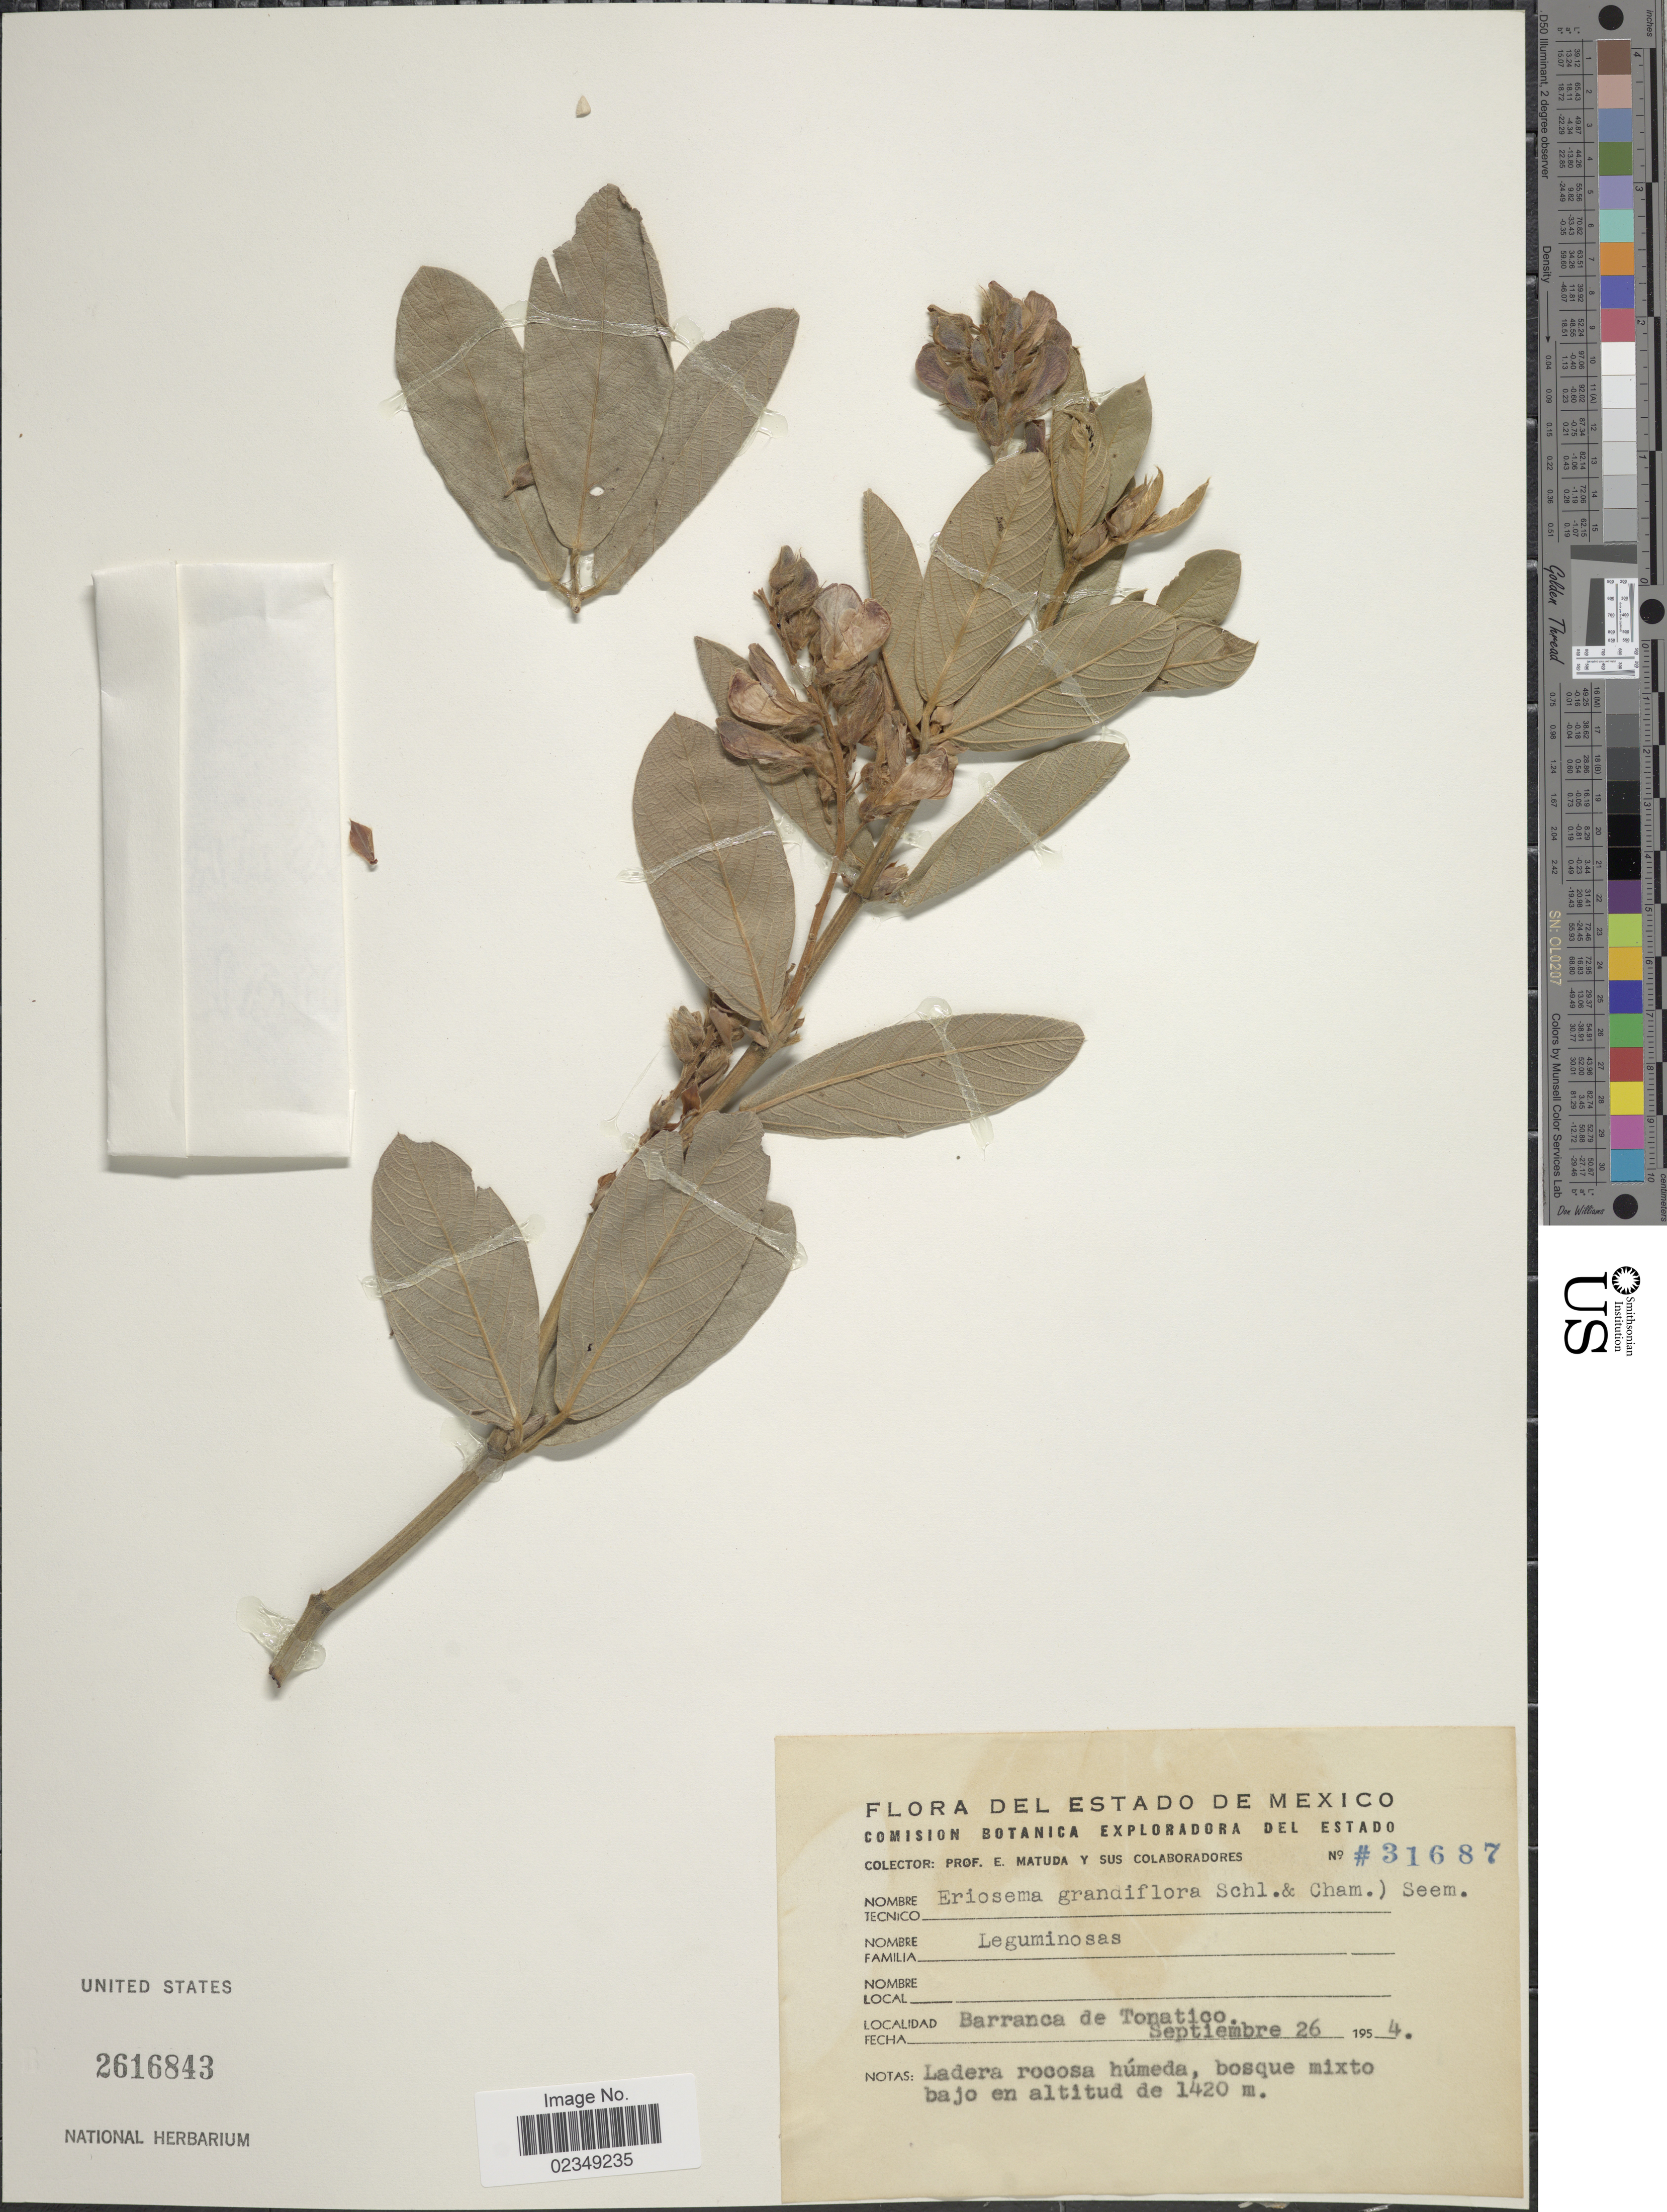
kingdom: Plantae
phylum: Tracheophyta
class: Magnoliopsida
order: Fabales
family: Fabaceae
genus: Eriosema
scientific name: Eriosema grandiflorum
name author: (Schltdl. & Cham.) G. Don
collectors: E. Matuda & Sus Colaboradores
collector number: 31687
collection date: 1954-09-26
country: Mexico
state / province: México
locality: Estado de Mexico. Barranca de Tonatico.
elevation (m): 1420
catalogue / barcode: US 2616843